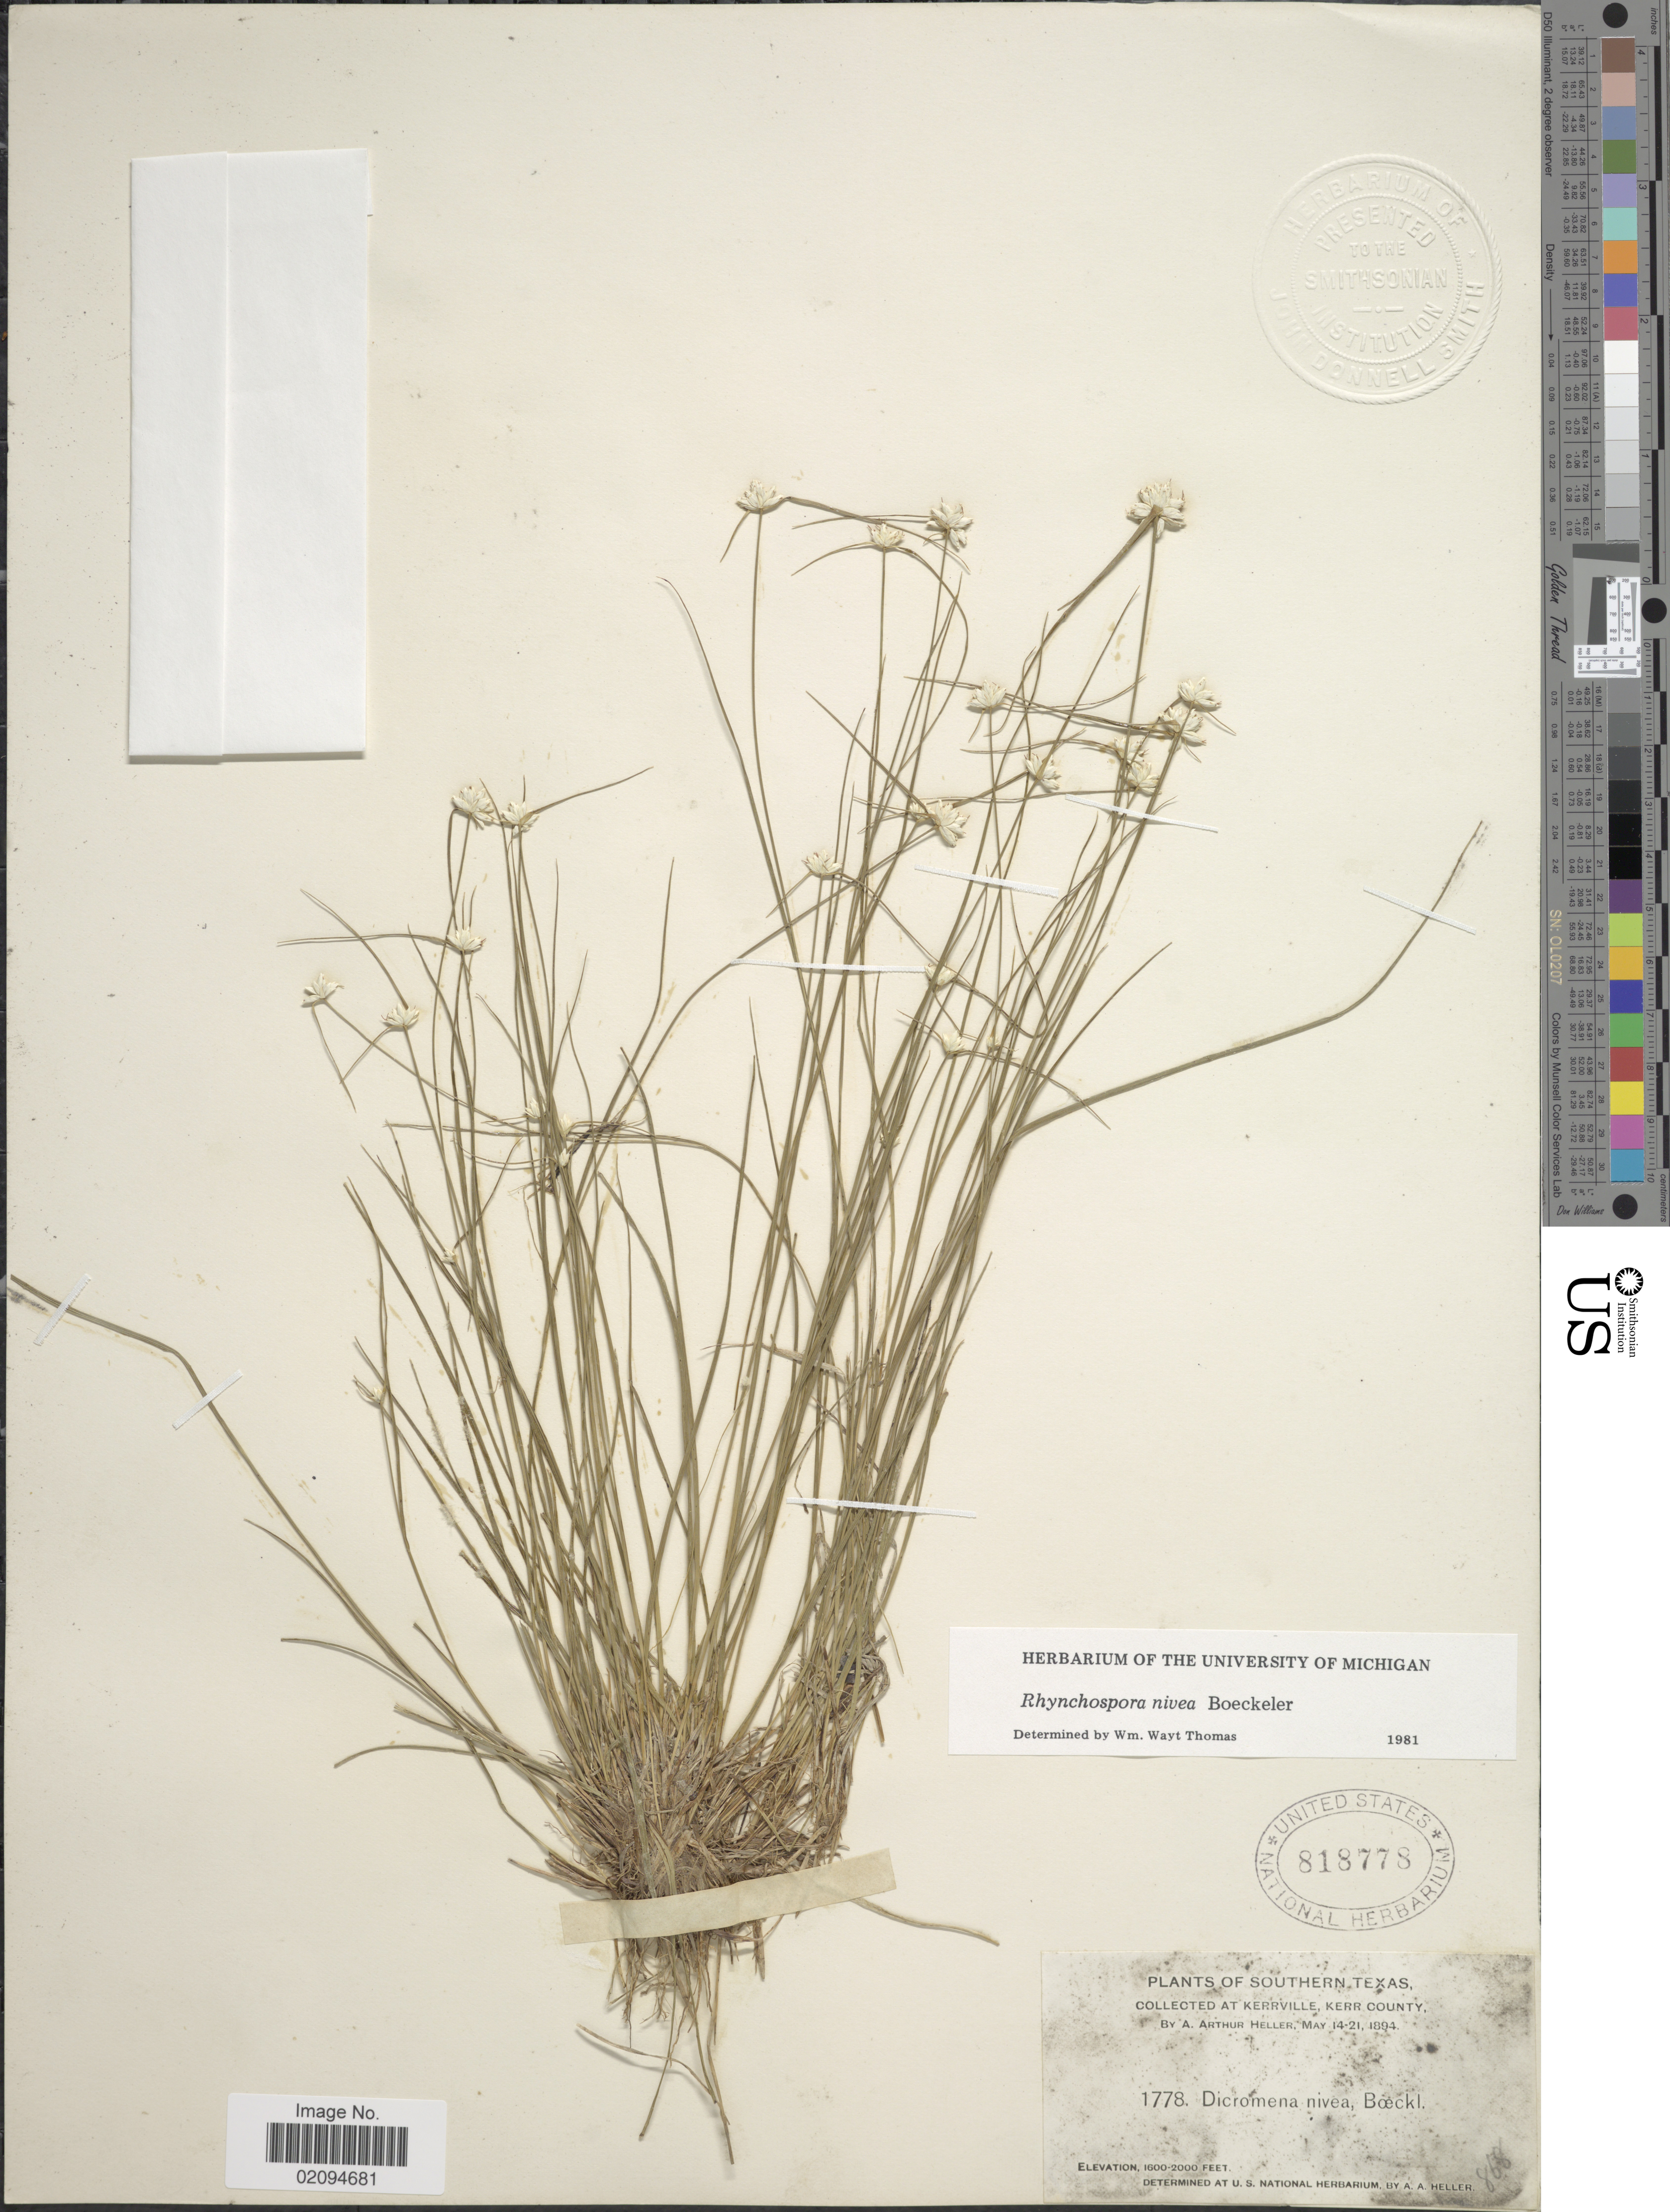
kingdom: Plantae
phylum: Tracheophyta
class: Liliopsida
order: Poales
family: Cyperaceae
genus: Rhynchospora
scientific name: Rhynchospora nivea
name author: Boeckeler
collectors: A. A. Heller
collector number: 1778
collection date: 1894-05-14/1894-05-21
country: United States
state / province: Texas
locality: Southern Texas, At Kerrville, Kerr County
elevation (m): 488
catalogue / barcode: US 818778